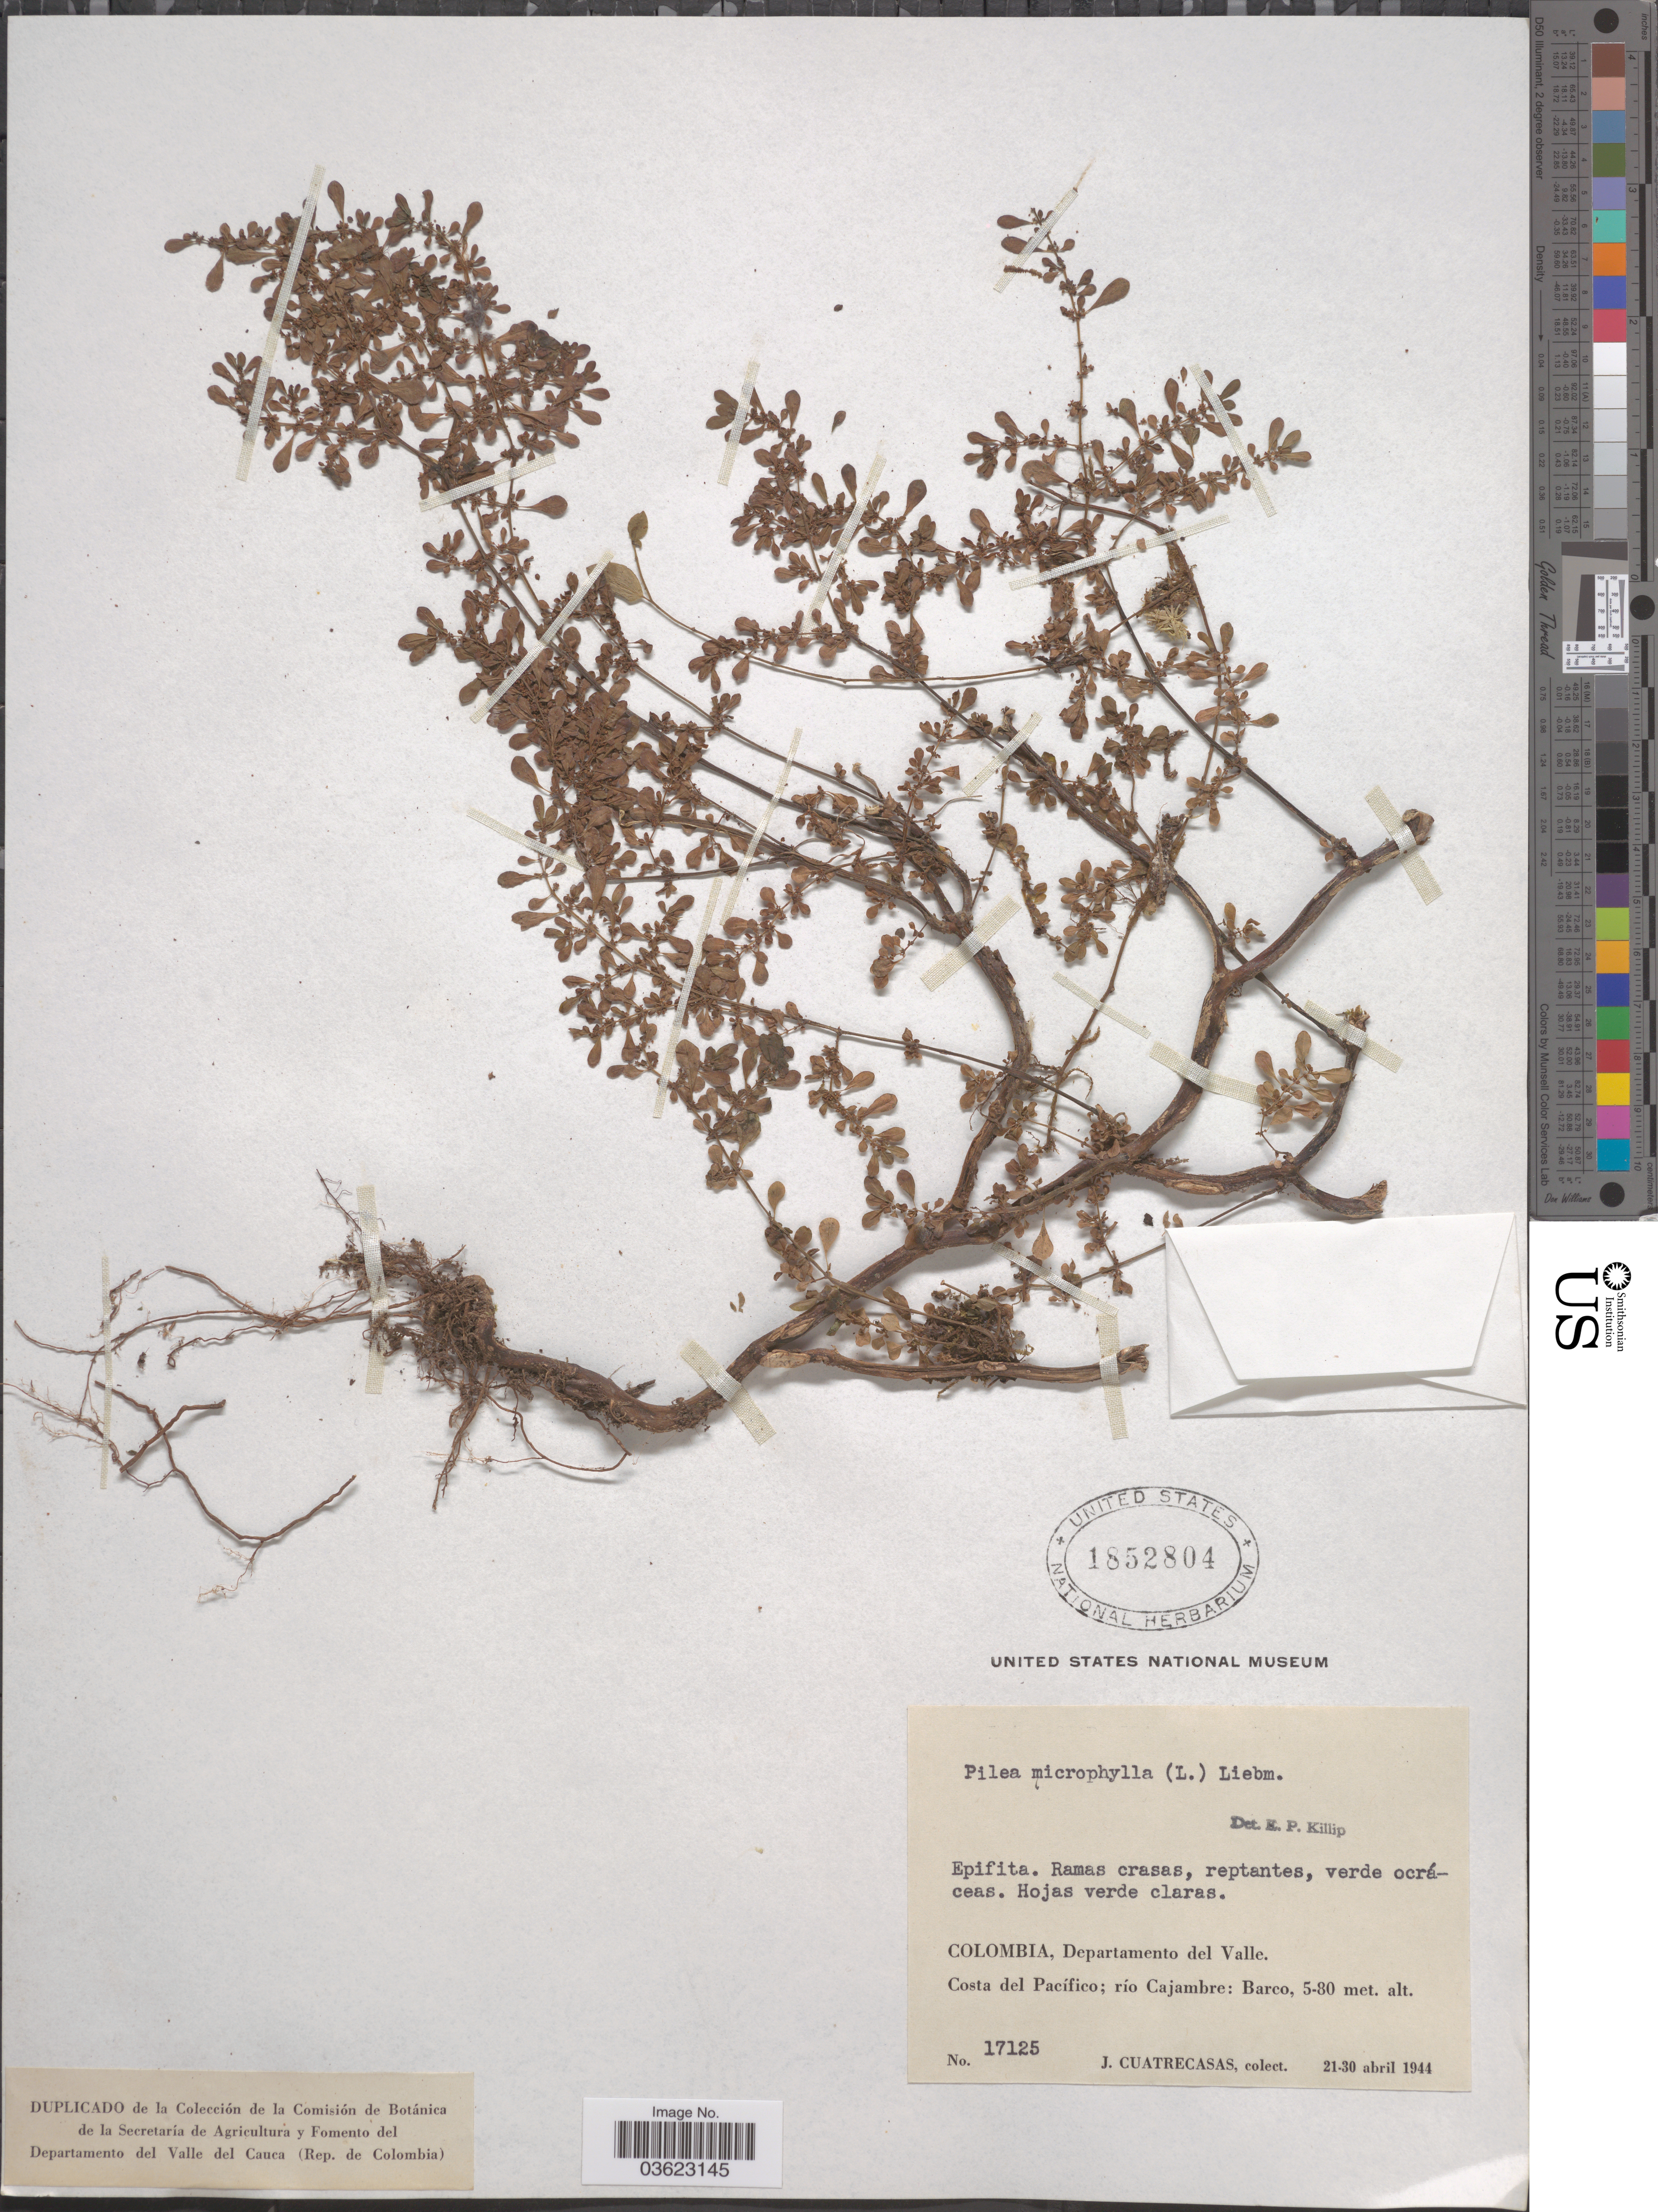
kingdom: Plantae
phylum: Tracheophyta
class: Magnoliopsida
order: Rosales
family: Urticaceae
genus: Pilea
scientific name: Pilea microphylla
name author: (L.) Liebm.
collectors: J. Cuatrecasas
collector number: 17125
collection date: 1944-04-21/1944-04-30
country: Colombia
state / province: Valle del Cauca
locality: Departamento del Valle. Costa del Pacífico; río Cajambre: Barco.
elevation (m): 5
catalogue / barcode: US 1852804